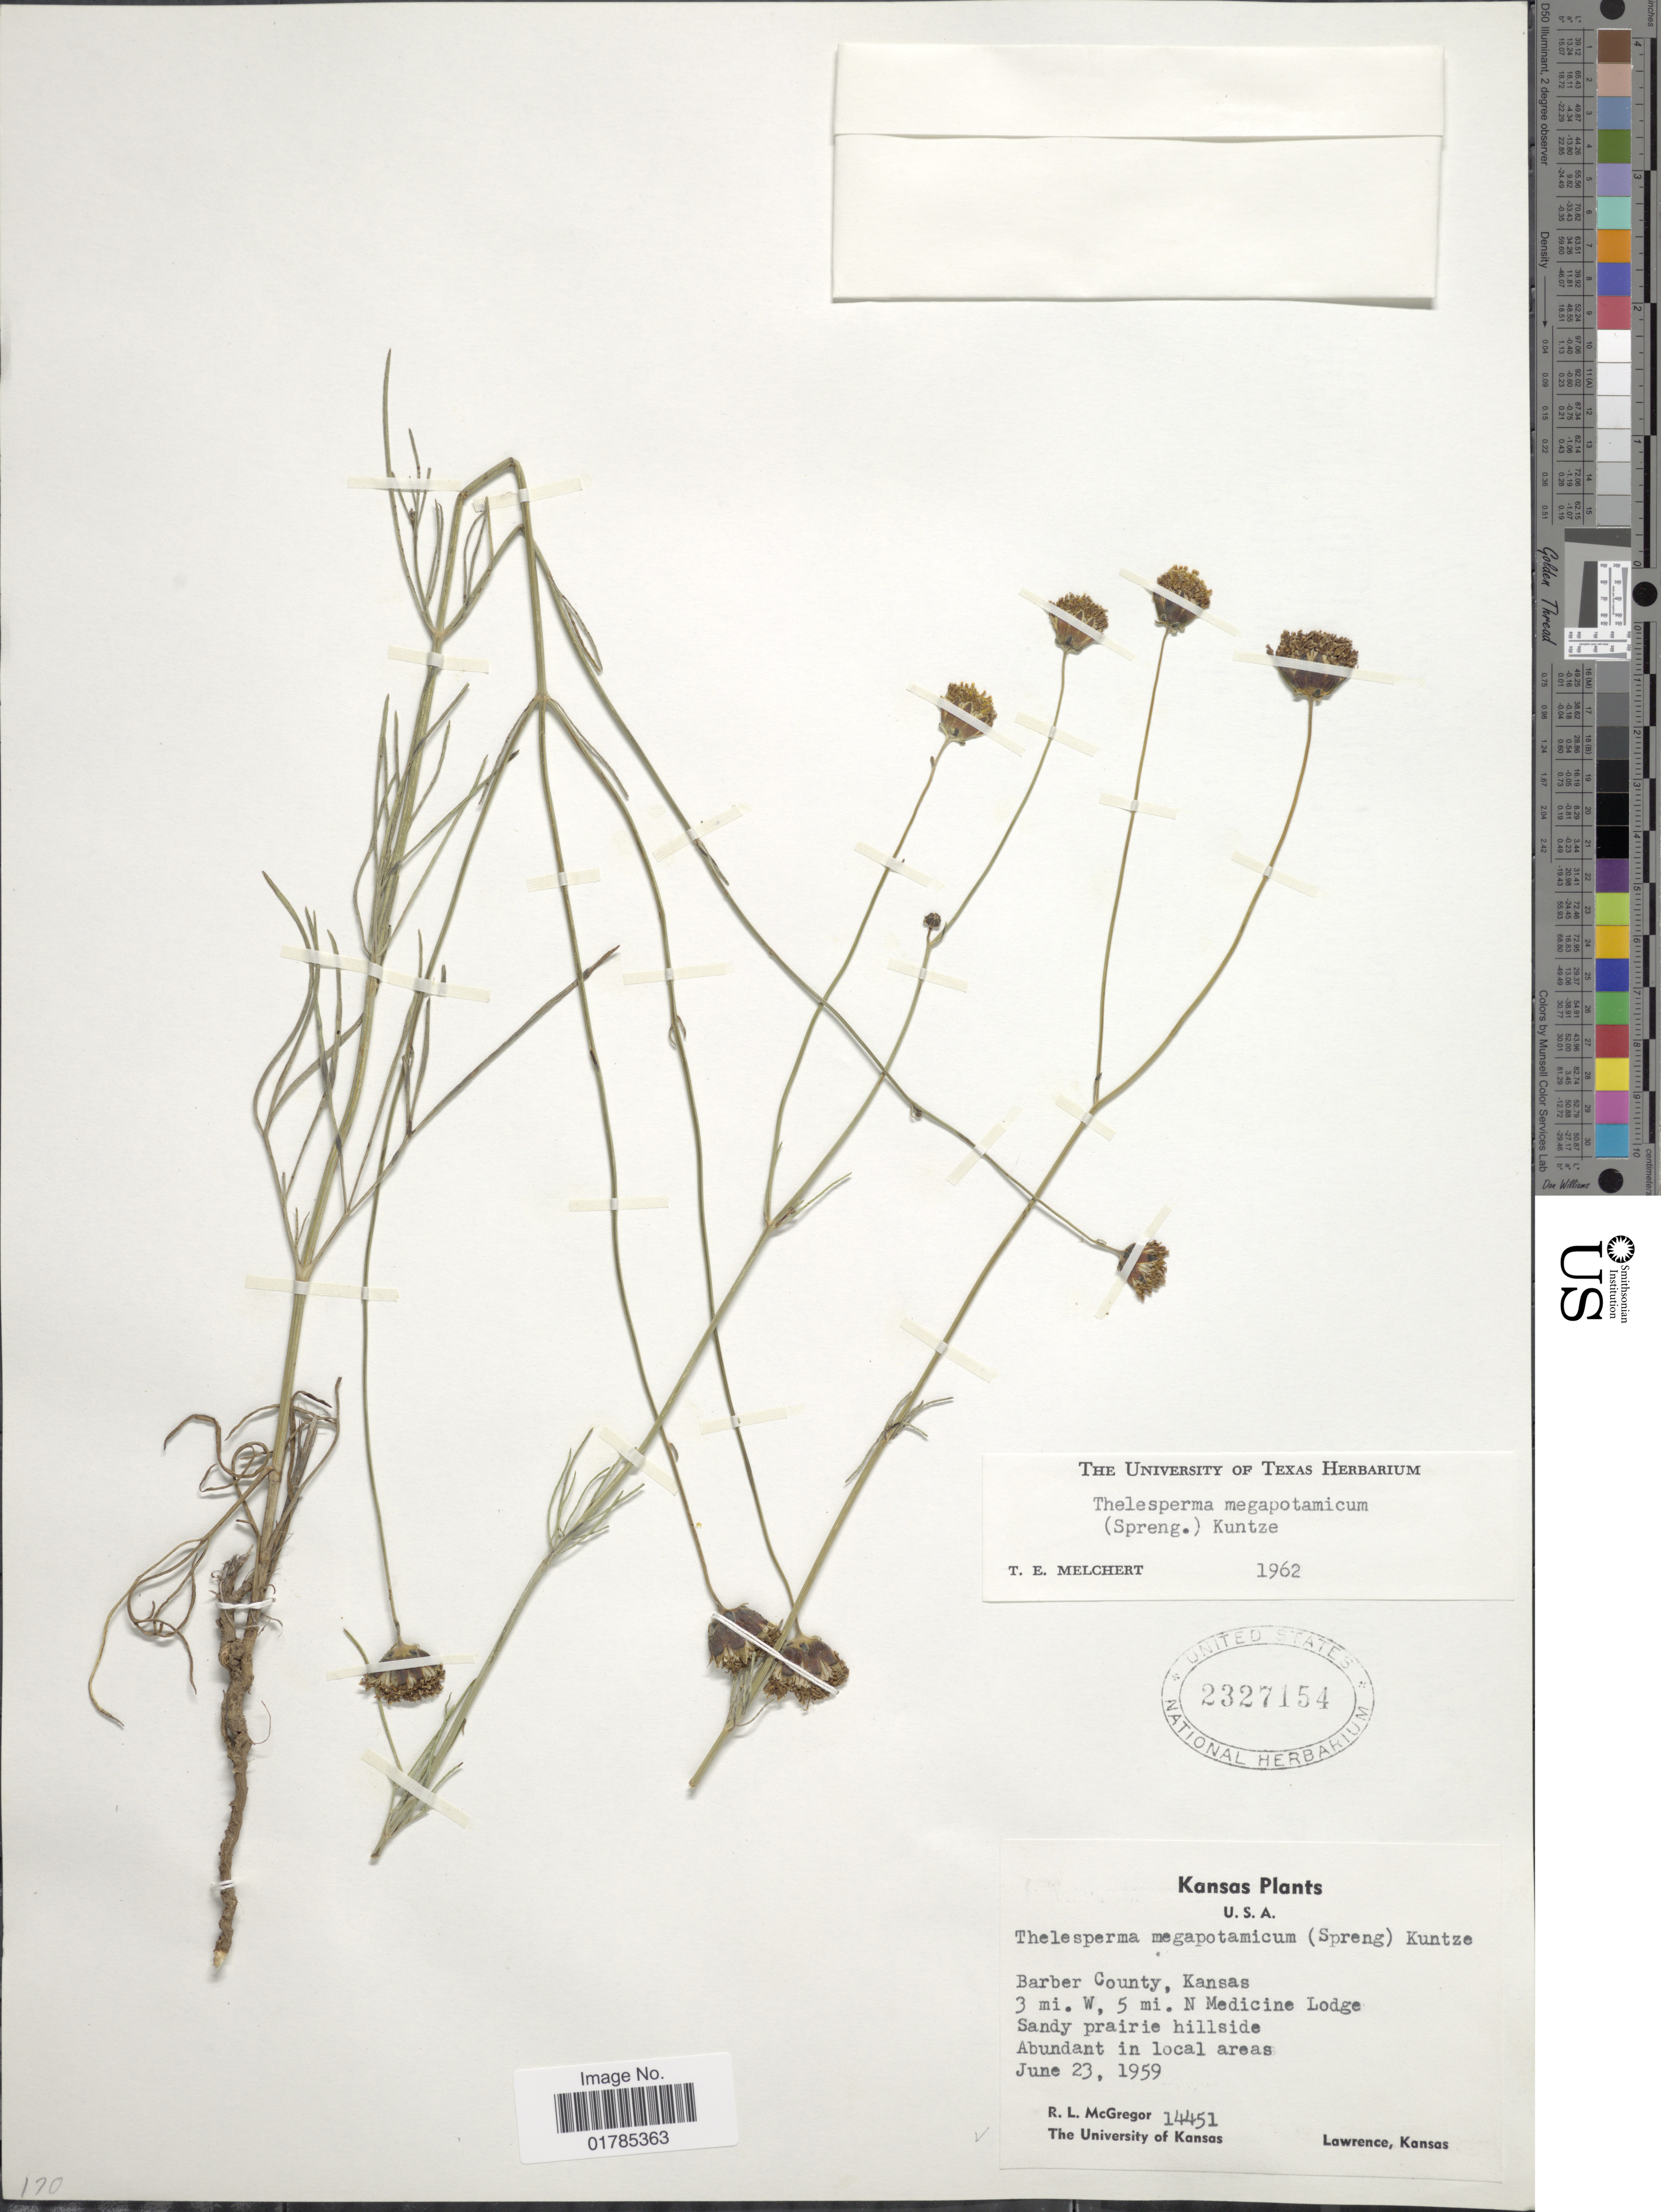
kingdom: Plantae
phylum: Tracheophyta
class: Magnoliopsida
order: Asterales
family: Asteraceae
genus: Thelesperma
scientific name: Thelesperma megapotamicum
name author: (Spreng.) Herter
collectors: R. McGregor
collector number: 14451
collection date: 1959-06-23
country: United States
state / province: Kansas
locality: Barber County, Kansas 3 mi. W, 5 mi. N Medicine Lodge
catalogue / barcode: US 2327154